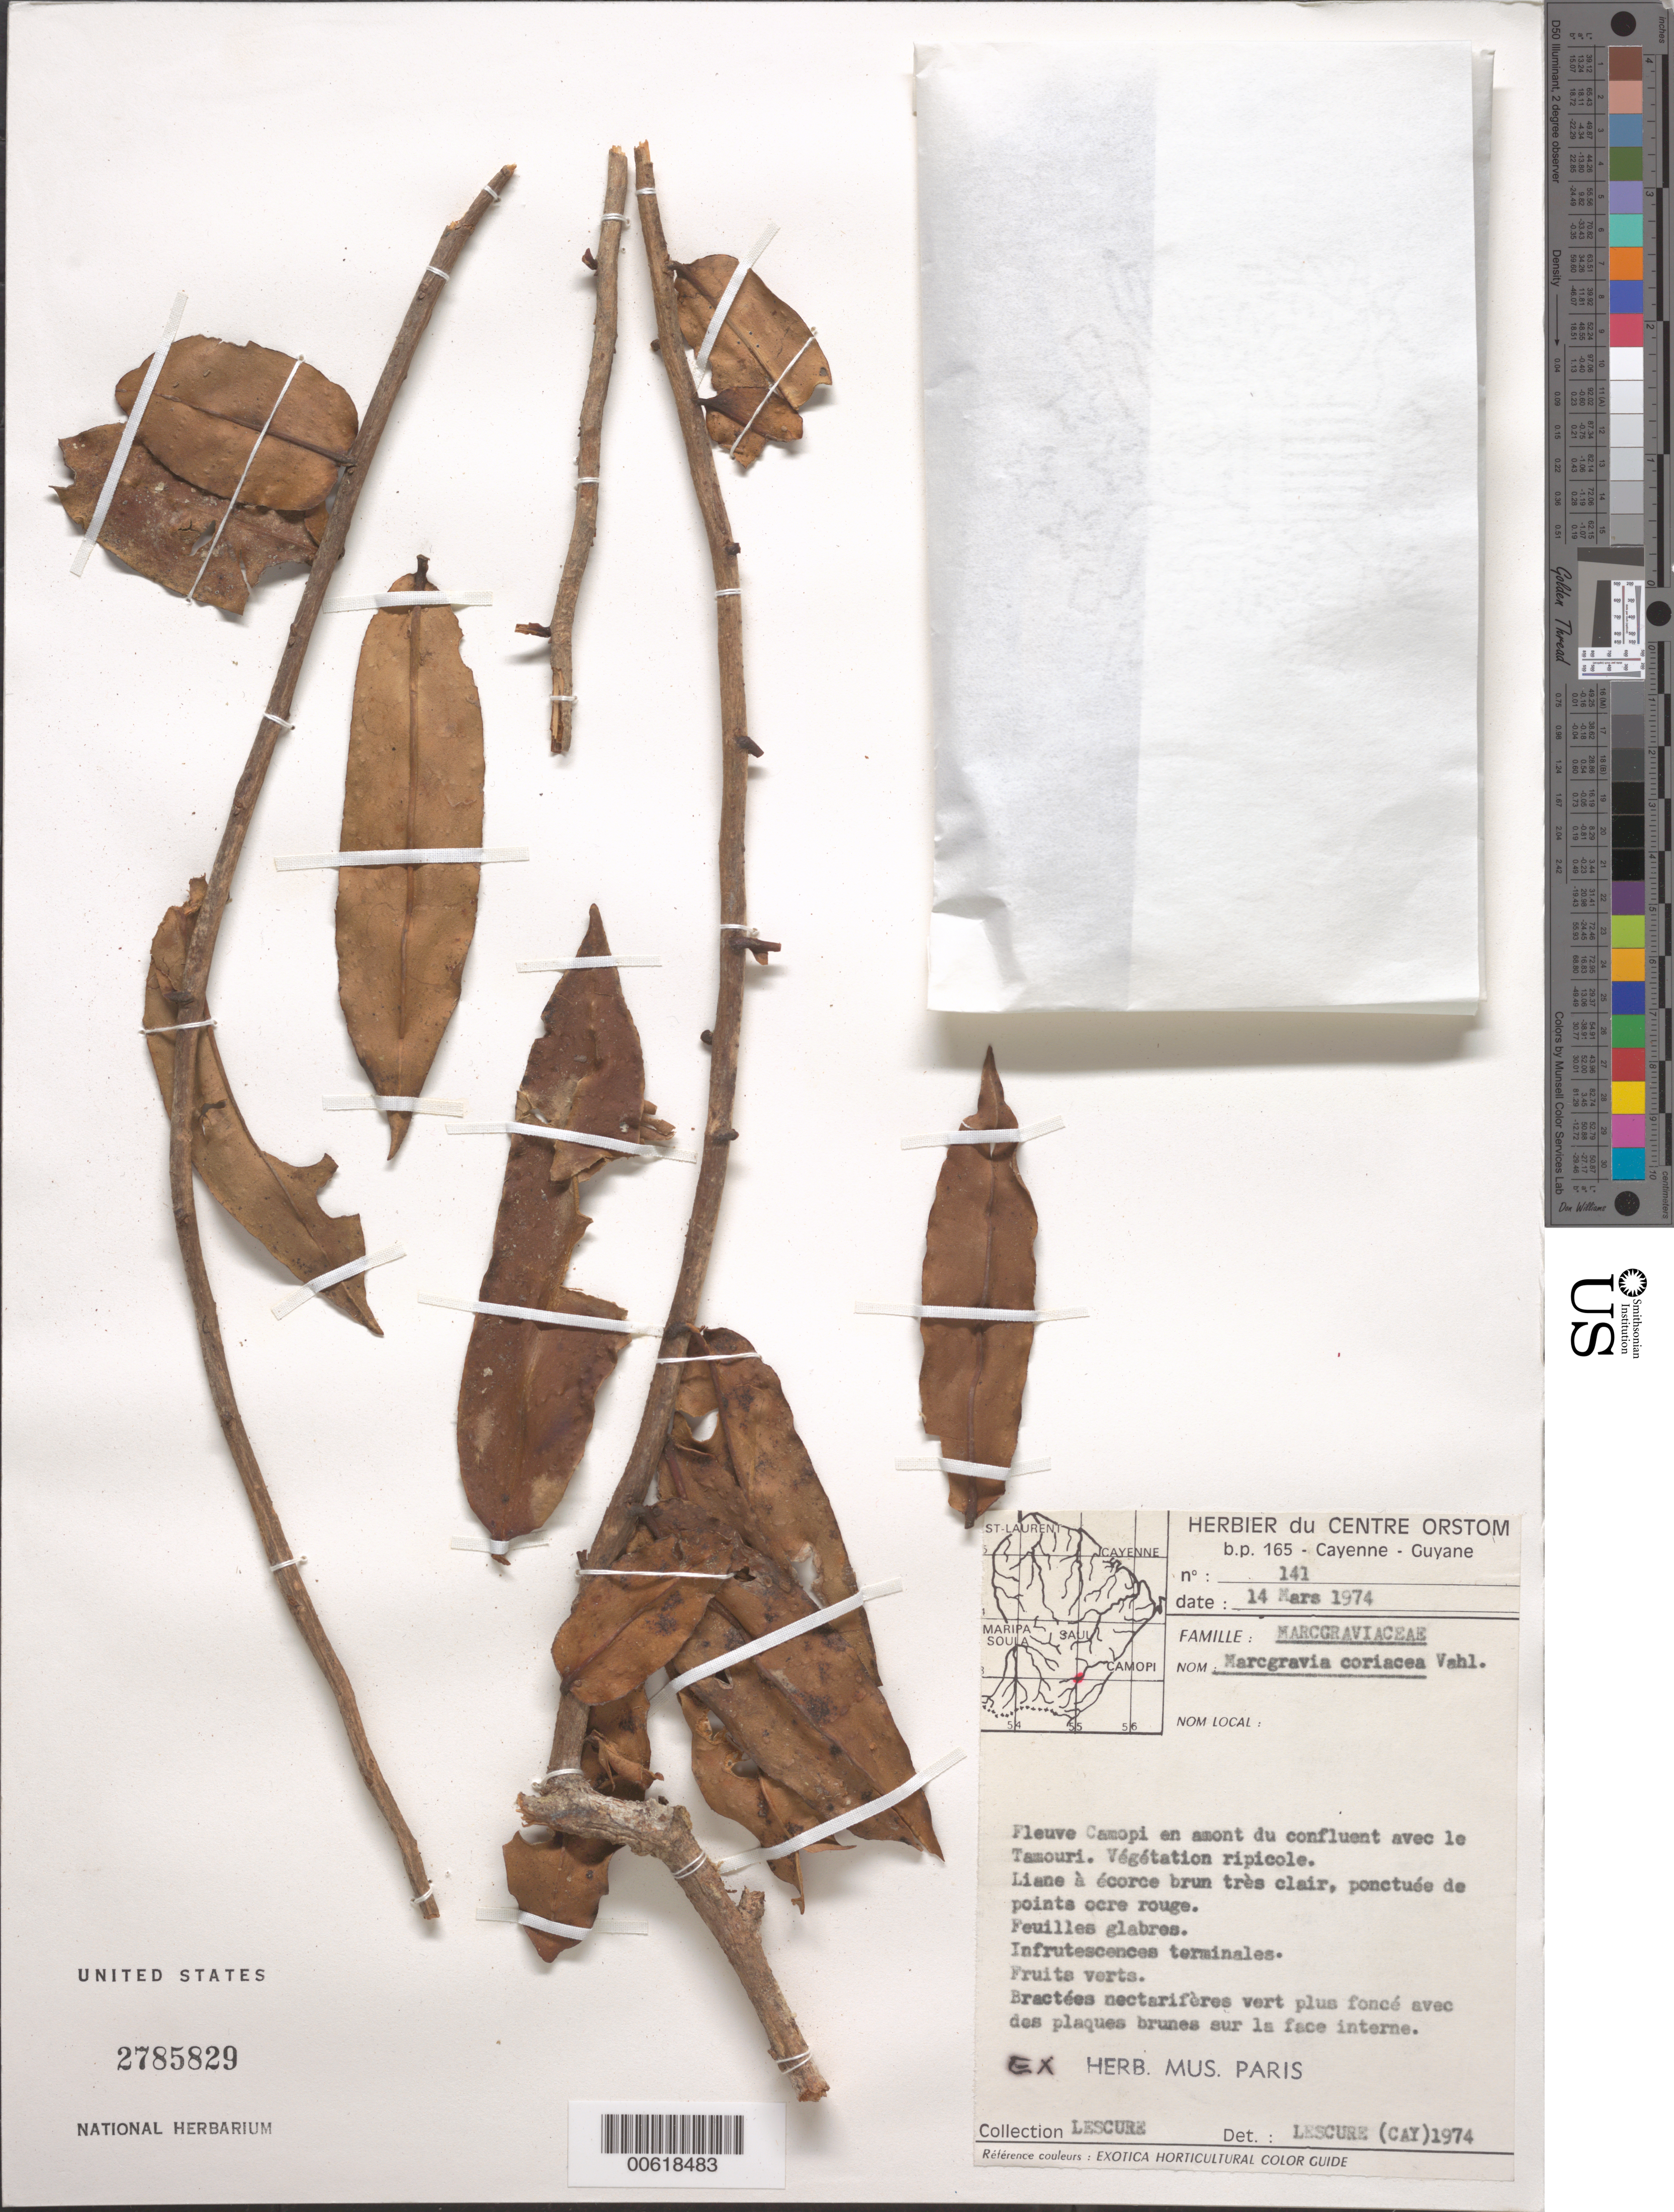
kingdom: Plantae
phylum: Tracheophyta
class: Magnoliopsida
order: Ericales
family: Marcgraviaceae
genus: Marcgravia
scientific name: Marcgravia coriacea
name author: Vahl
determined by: Lescure, J.- P.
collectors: J.-P. Lescure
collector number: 141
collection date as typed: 14-Mar-74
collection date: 1974-03-14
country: French Guiana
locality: Camopi R., near confl. with Tamouri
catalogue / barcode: US 2785829